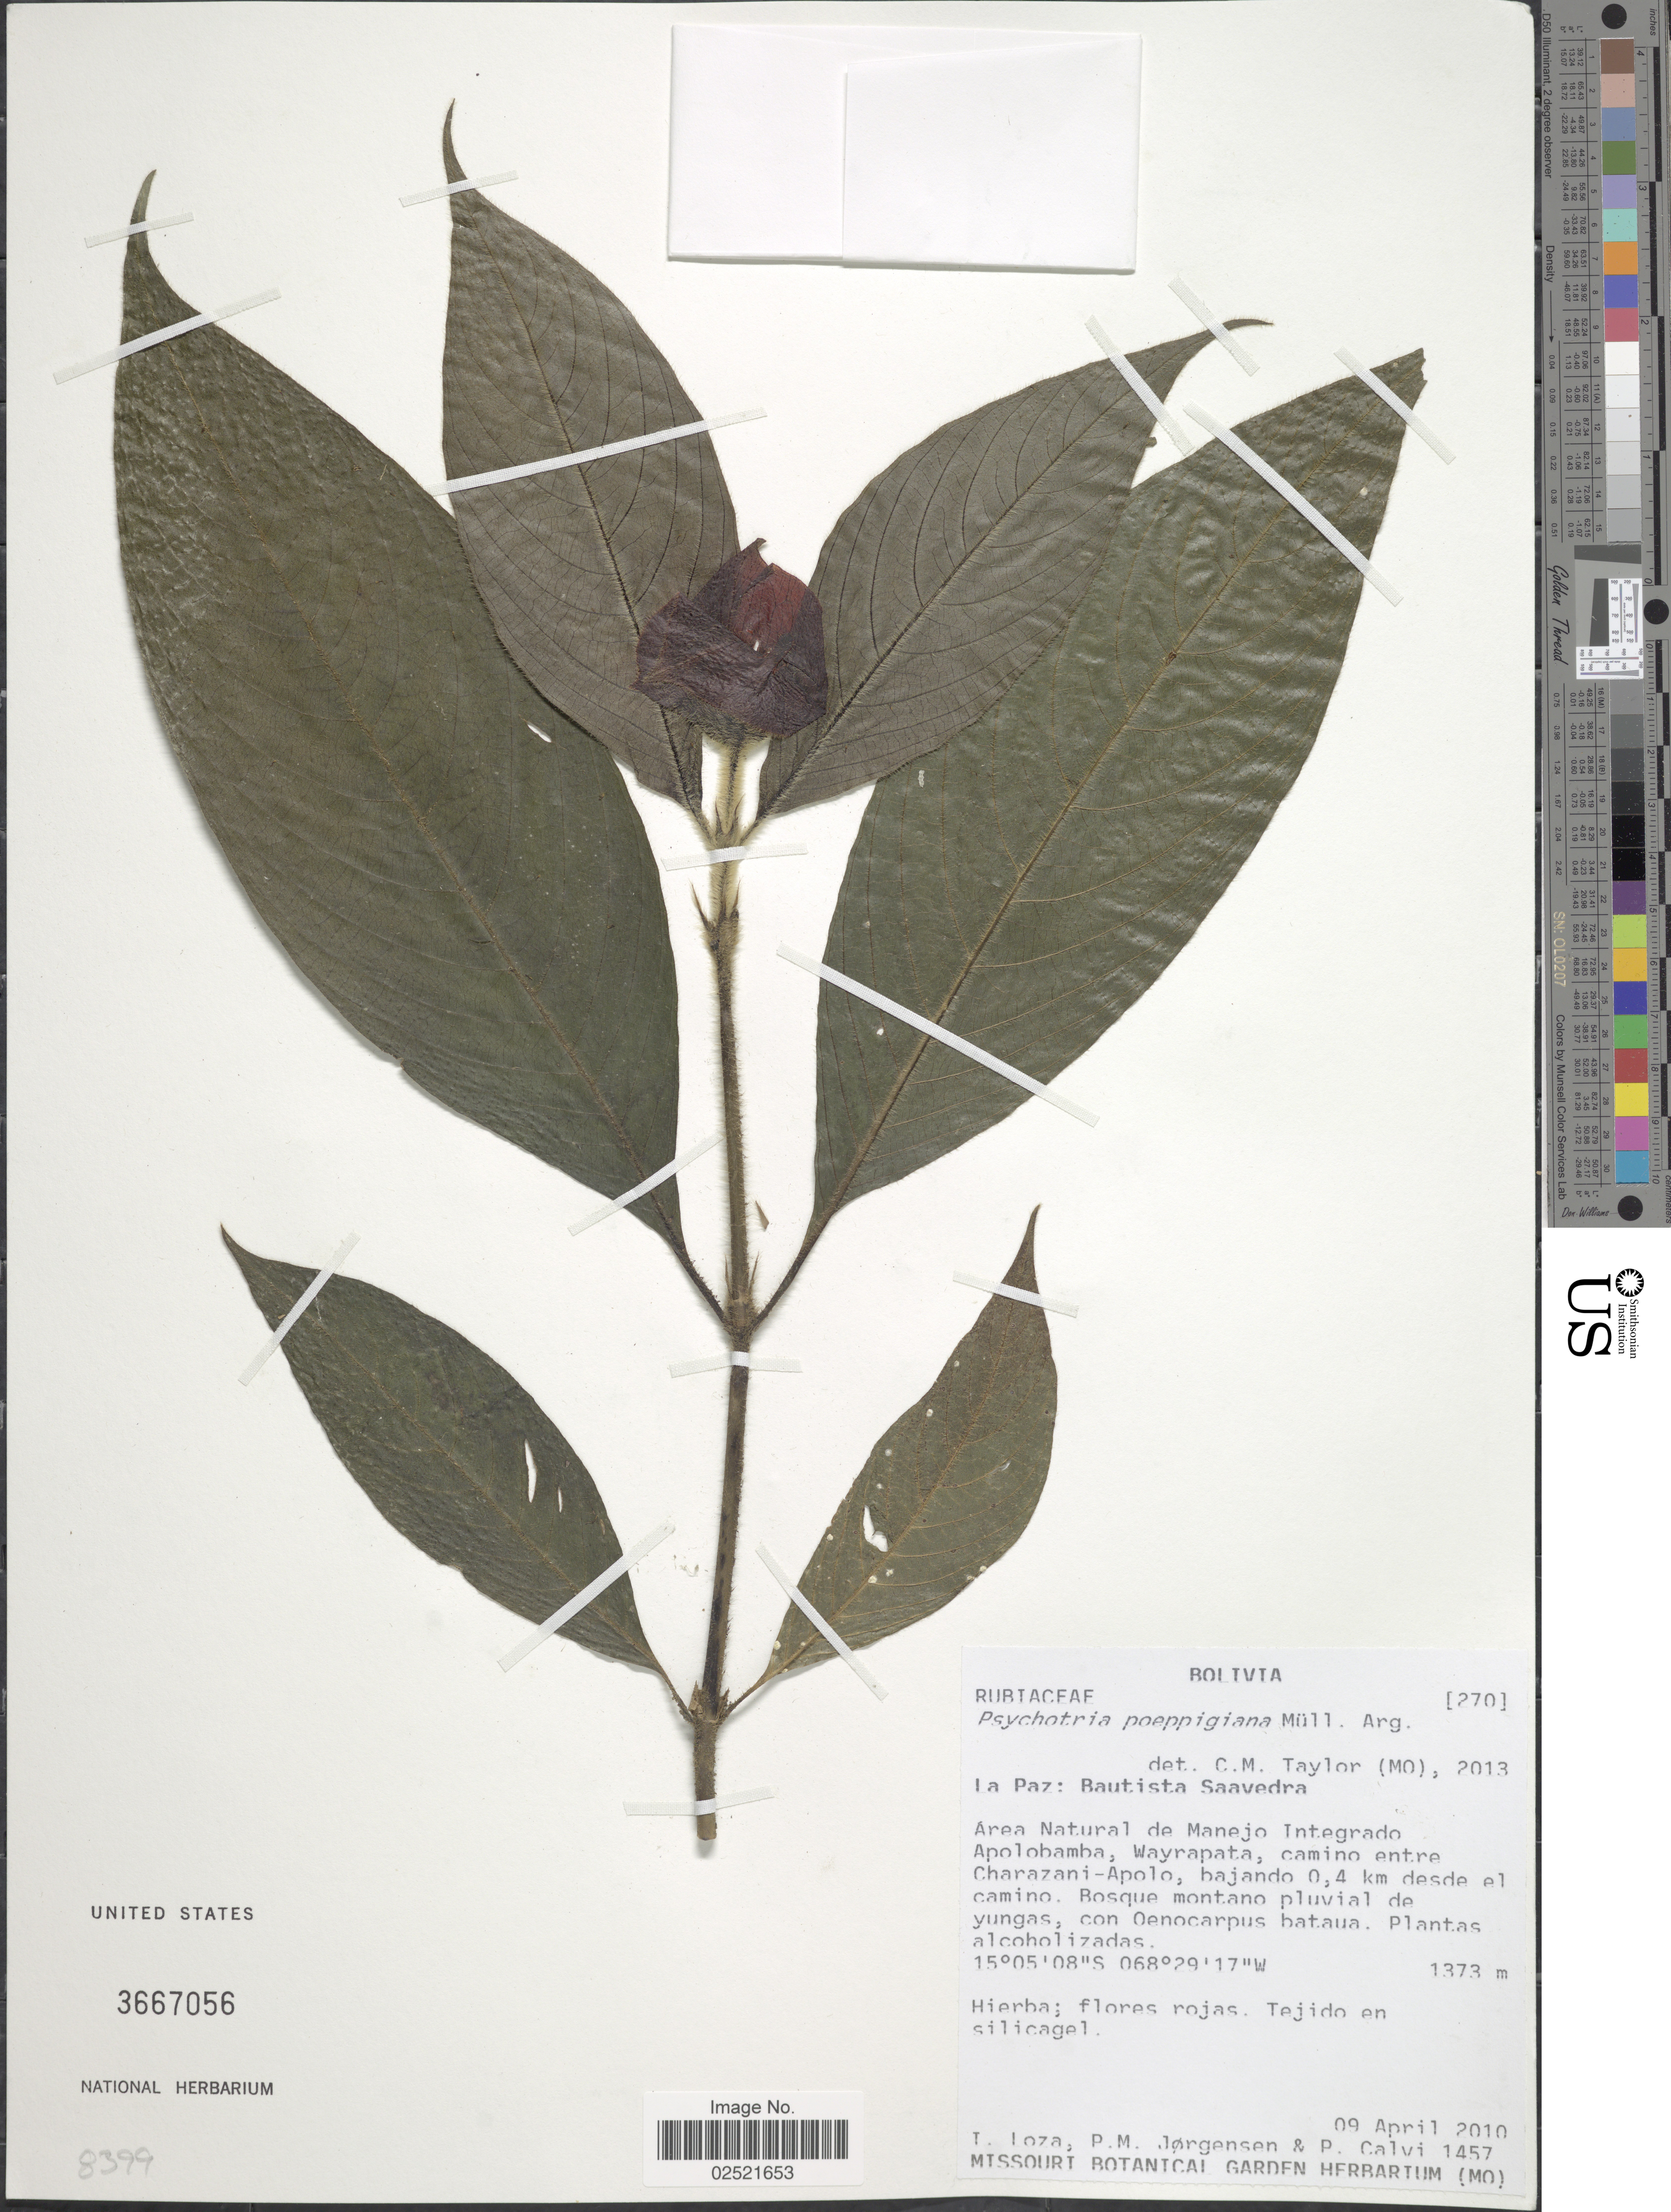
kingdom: Plantae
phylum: Tracheophyta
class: Magnoliopsida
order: Gentianales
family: Rubiaceae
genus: Psychotria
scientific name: Psychotria poeppigiana subsp. poeppigiana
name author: Müll. Arg.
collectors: I. Loza, P. Jørgensen & P. Calvi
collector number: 1457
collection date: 2010-04-09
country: Bolivia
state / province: La Paz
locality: Bautista Saavedra, Area Natural de Manejo Integrado, Apolobamba, Wayrapata, camino entre Charazani-Apolo, bajando 0.4 km desde el camino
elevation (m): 1373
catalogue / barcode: US 3667056